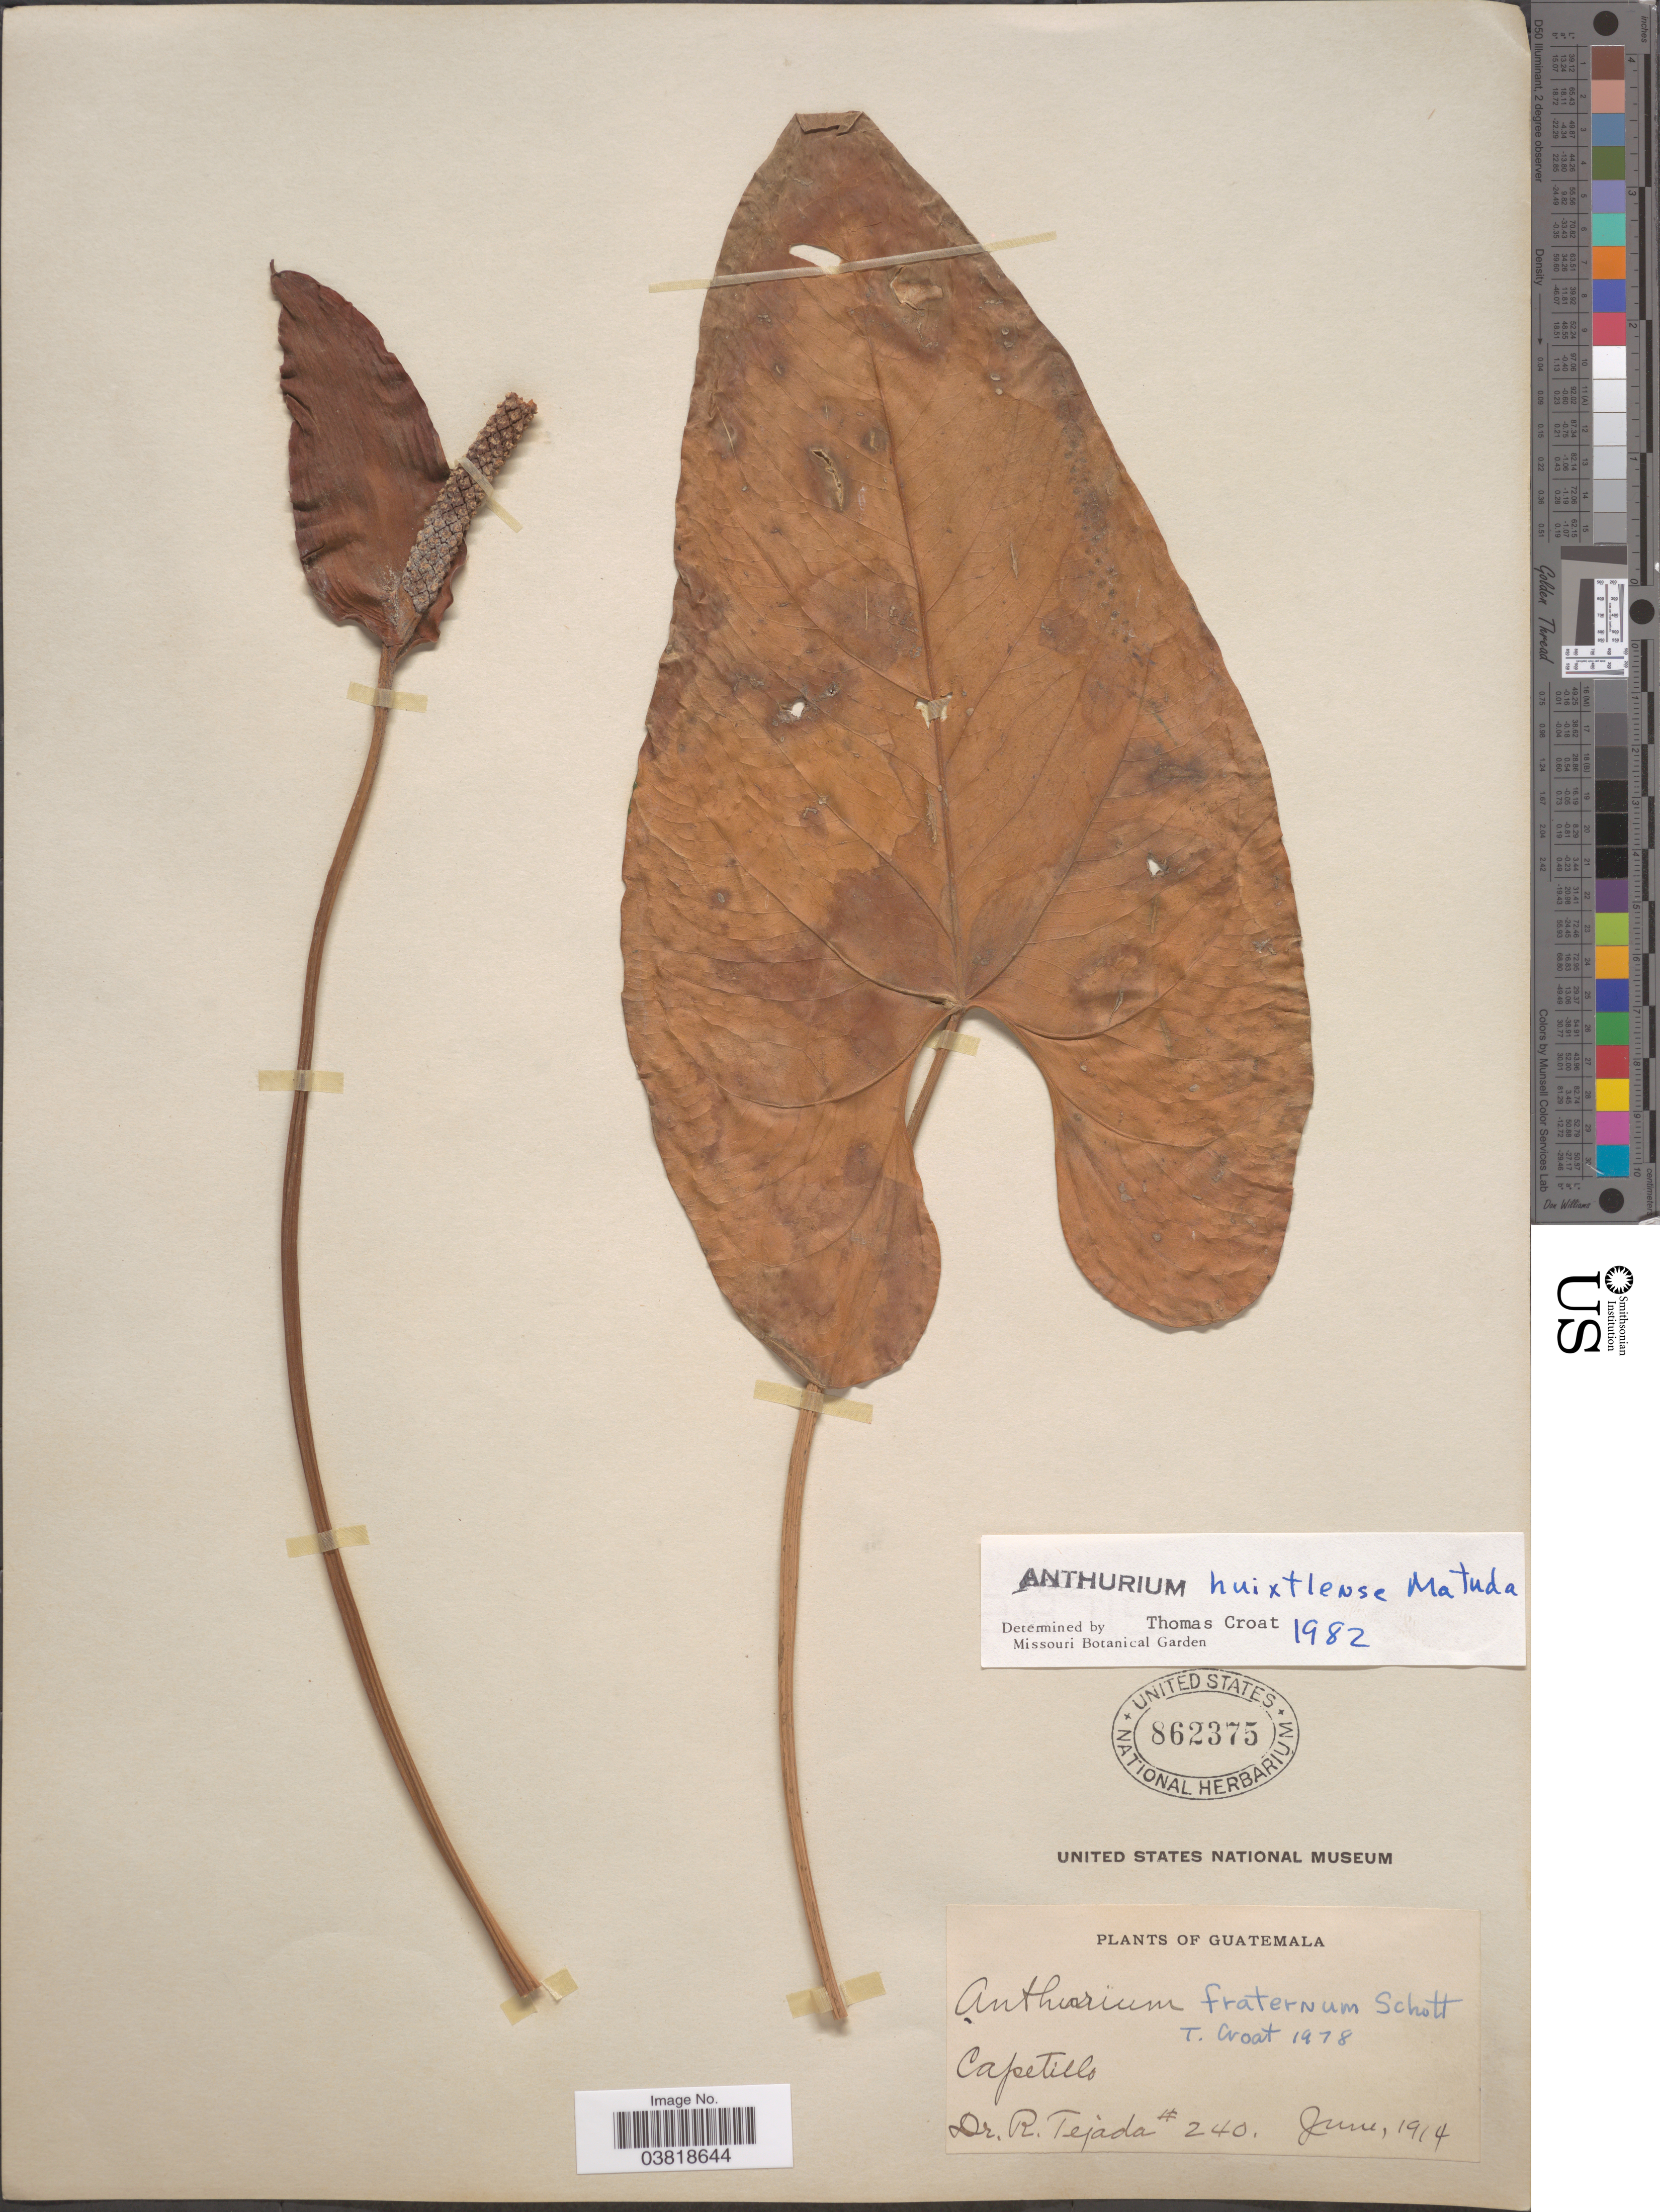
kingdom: Plantae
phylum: Tracheophyta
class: Liliopsida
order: Alismatales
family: Araceae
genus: Anthurium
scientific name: Anthurium huixtlense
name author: Matuda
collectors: R. Tejada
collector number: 240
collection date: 1914-06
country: Guatemala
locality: Capetillo.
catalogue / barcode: US 862375